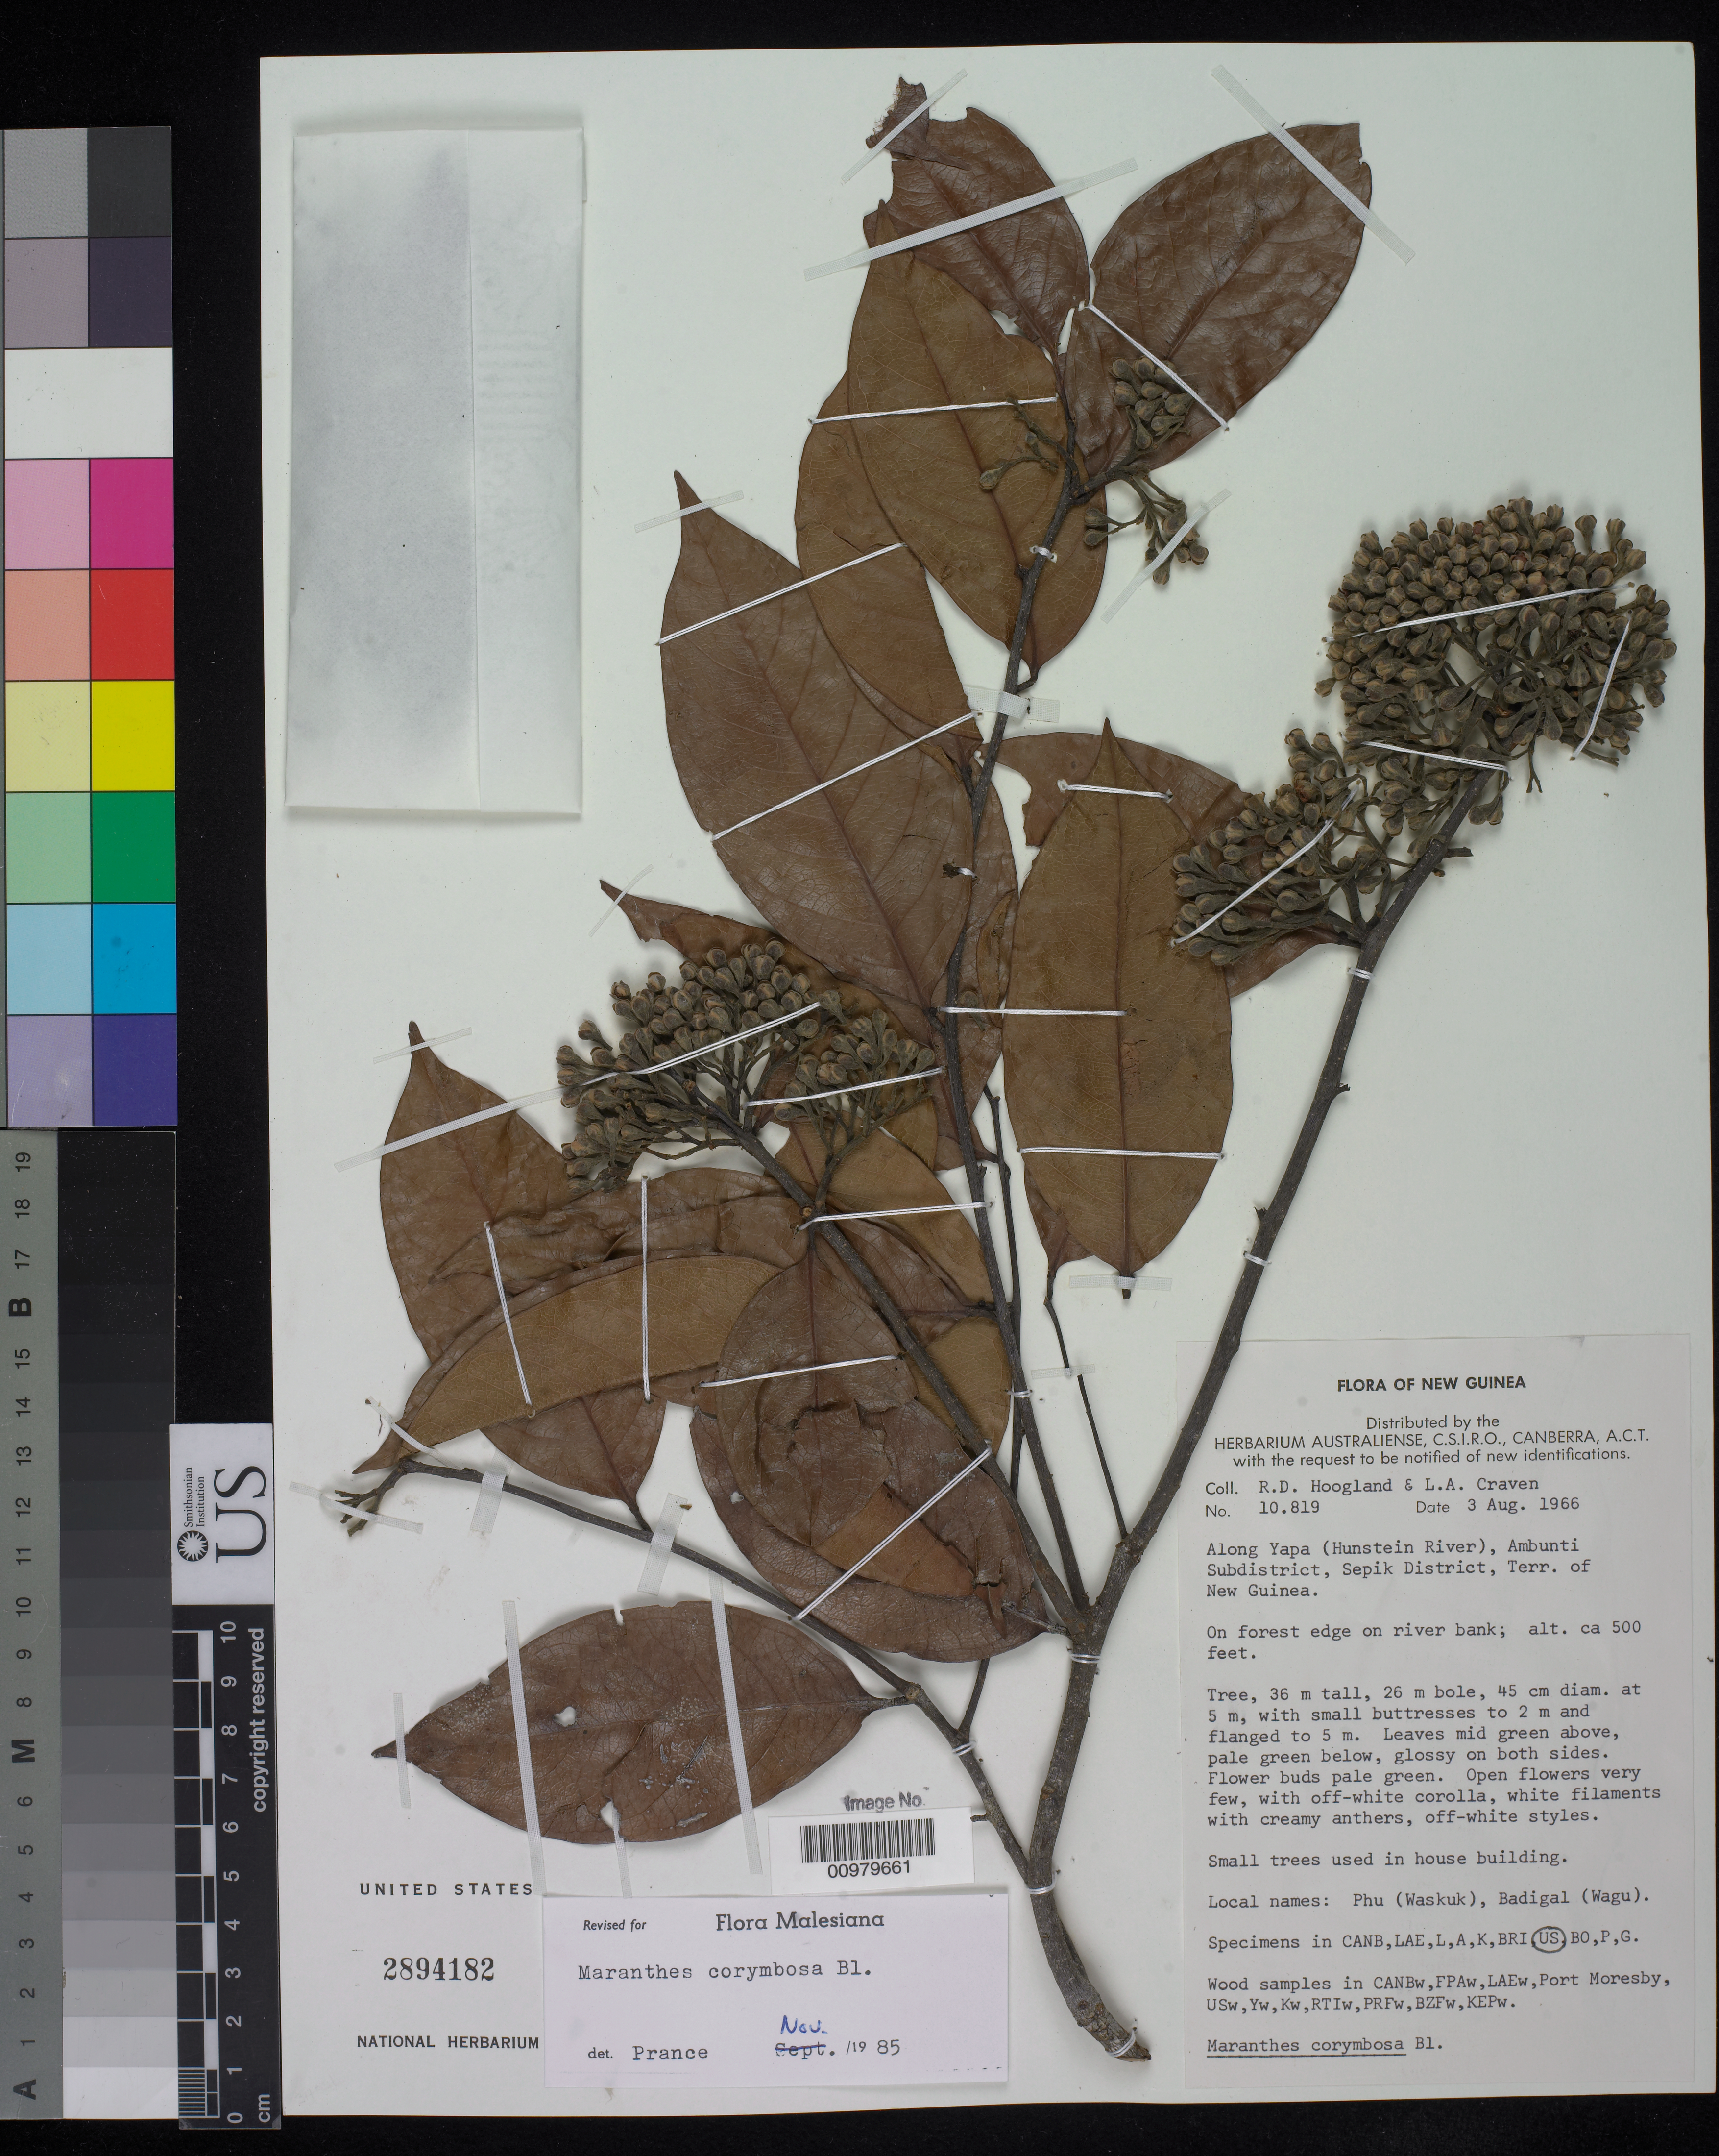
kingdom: Plantae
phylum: Tracheophyta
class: Magnoliopsida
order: Malpighiales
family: Chrysobalanaceae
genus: Maranthes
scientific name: Maranthes corymbosa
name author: Blume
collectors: R. D. Hoogland & L. A. Craven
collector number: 10819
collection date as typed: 03 Aug 1966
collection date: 1966-08-03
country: Papua New Guinea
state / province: East Sepik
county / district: Ambunti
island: New Guinea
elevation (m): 152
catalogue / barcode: US 2894182